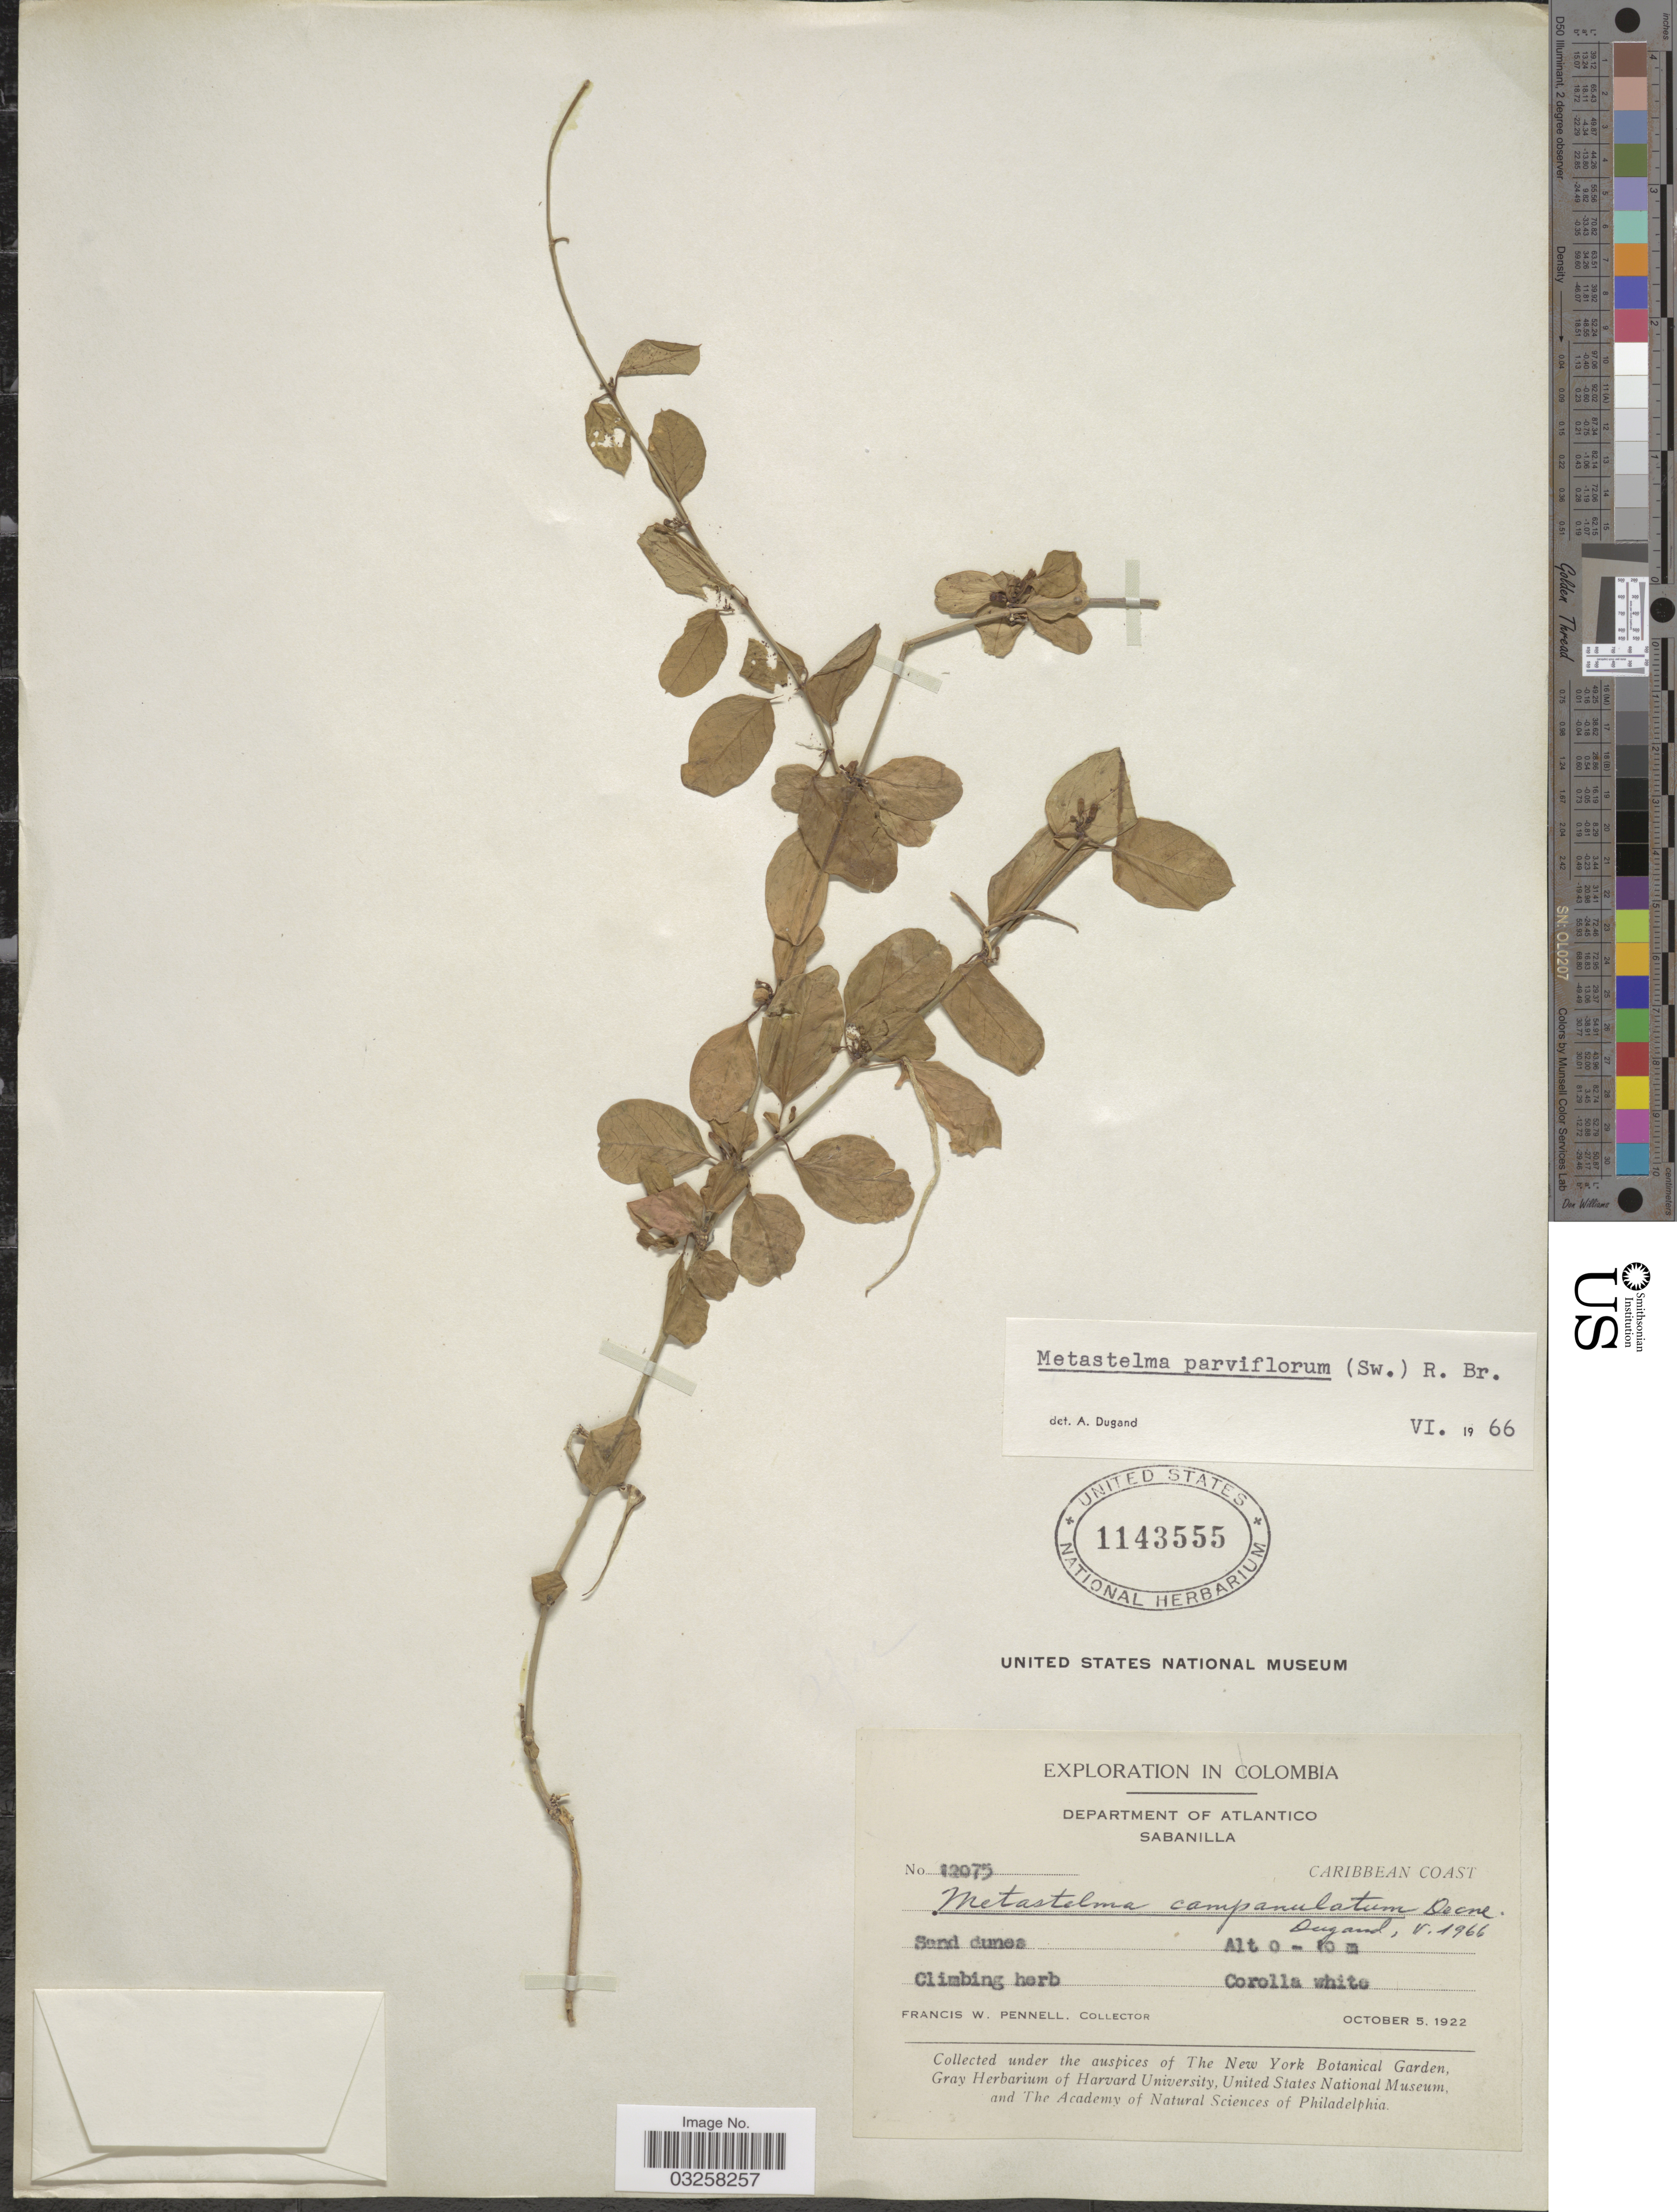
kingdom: Plantae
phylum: Tracheophyta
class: Magnoliopsida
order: Gentianales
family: Apocynaceae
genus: Metastelma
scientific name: Metastelma parviflorum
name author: (Sw.) Schult.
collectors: F. W. Pennell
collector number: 12075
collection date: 1922-10-05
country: Colombia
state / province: Atlántico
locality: Department of Atlantico, Sabanilla, Caribbean Coast.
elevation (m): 0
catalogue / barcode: US 1143555